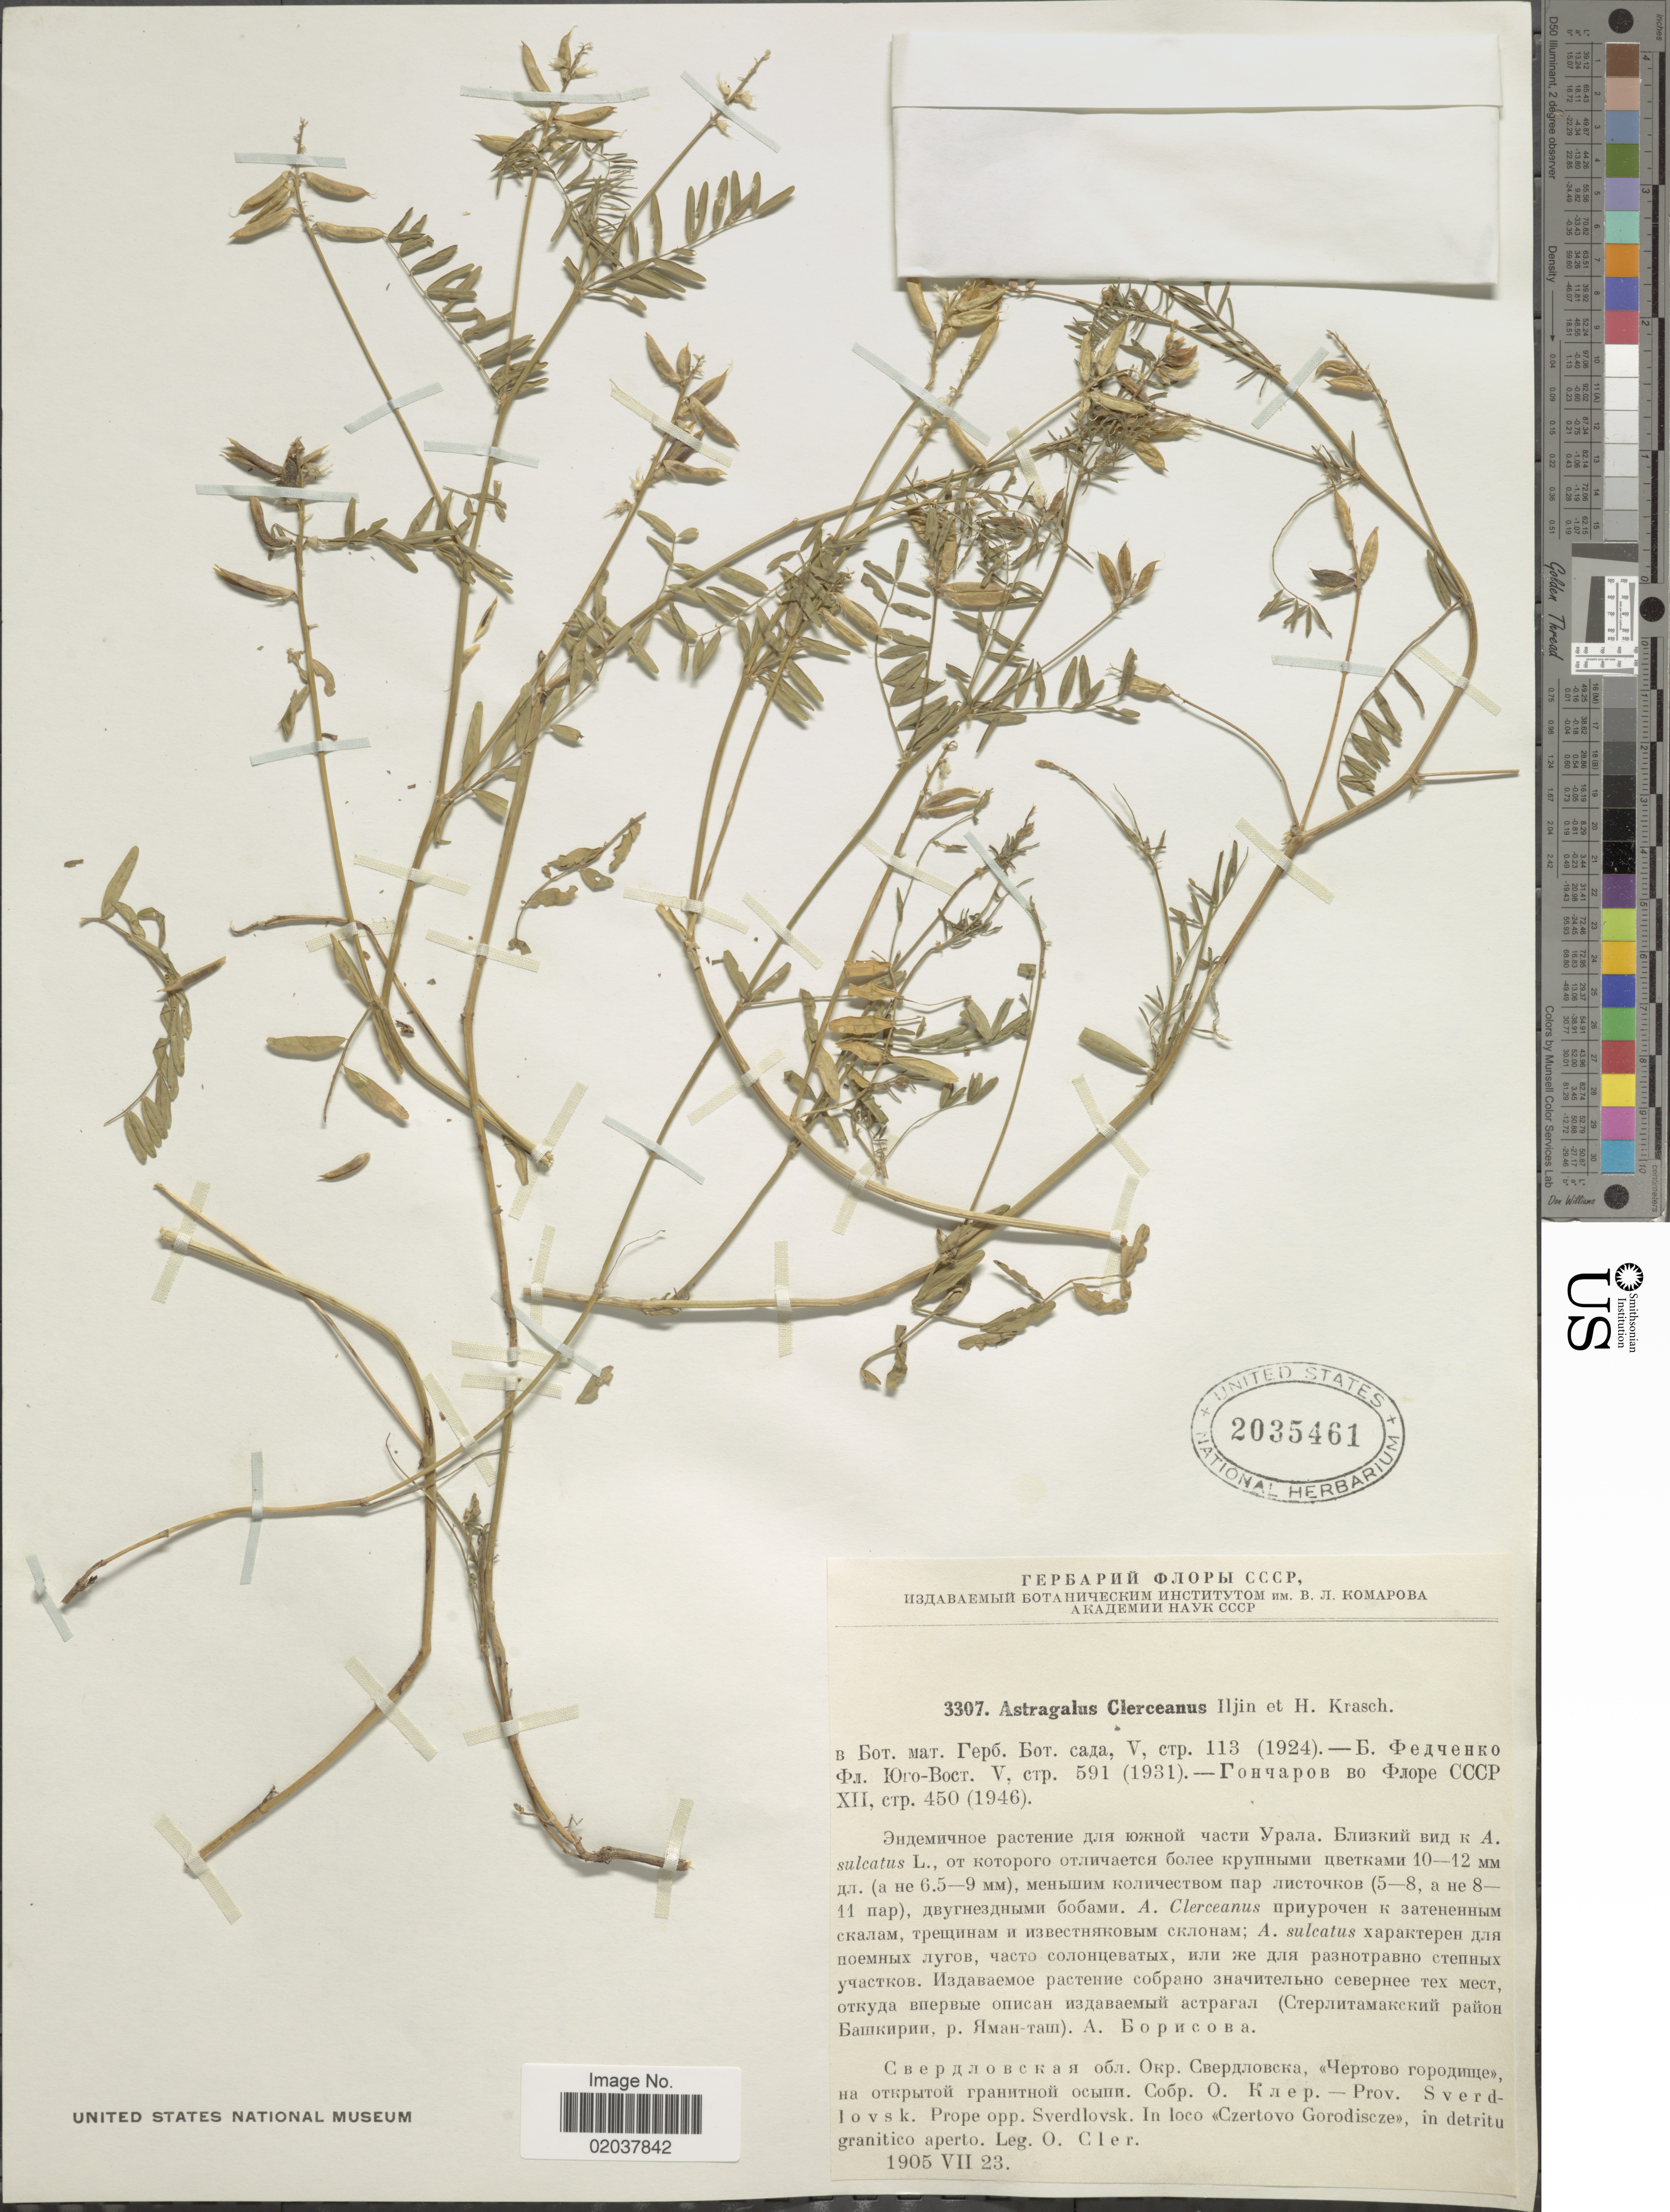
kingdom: Plantae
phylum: Tracheophyta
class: Magnoliopsida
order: Fabales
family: Fabaceae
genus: Astragalus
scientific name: Astragalus clerceanus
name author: Iljin & Kraschen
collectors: O. Cler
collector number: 3307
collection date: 1905-07-23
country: Russian Federation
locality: Prov. Sverdlovsk, prope opp. Sverdlovsk, in loco Czertovo Gorodiscze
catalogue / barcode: US 2035461